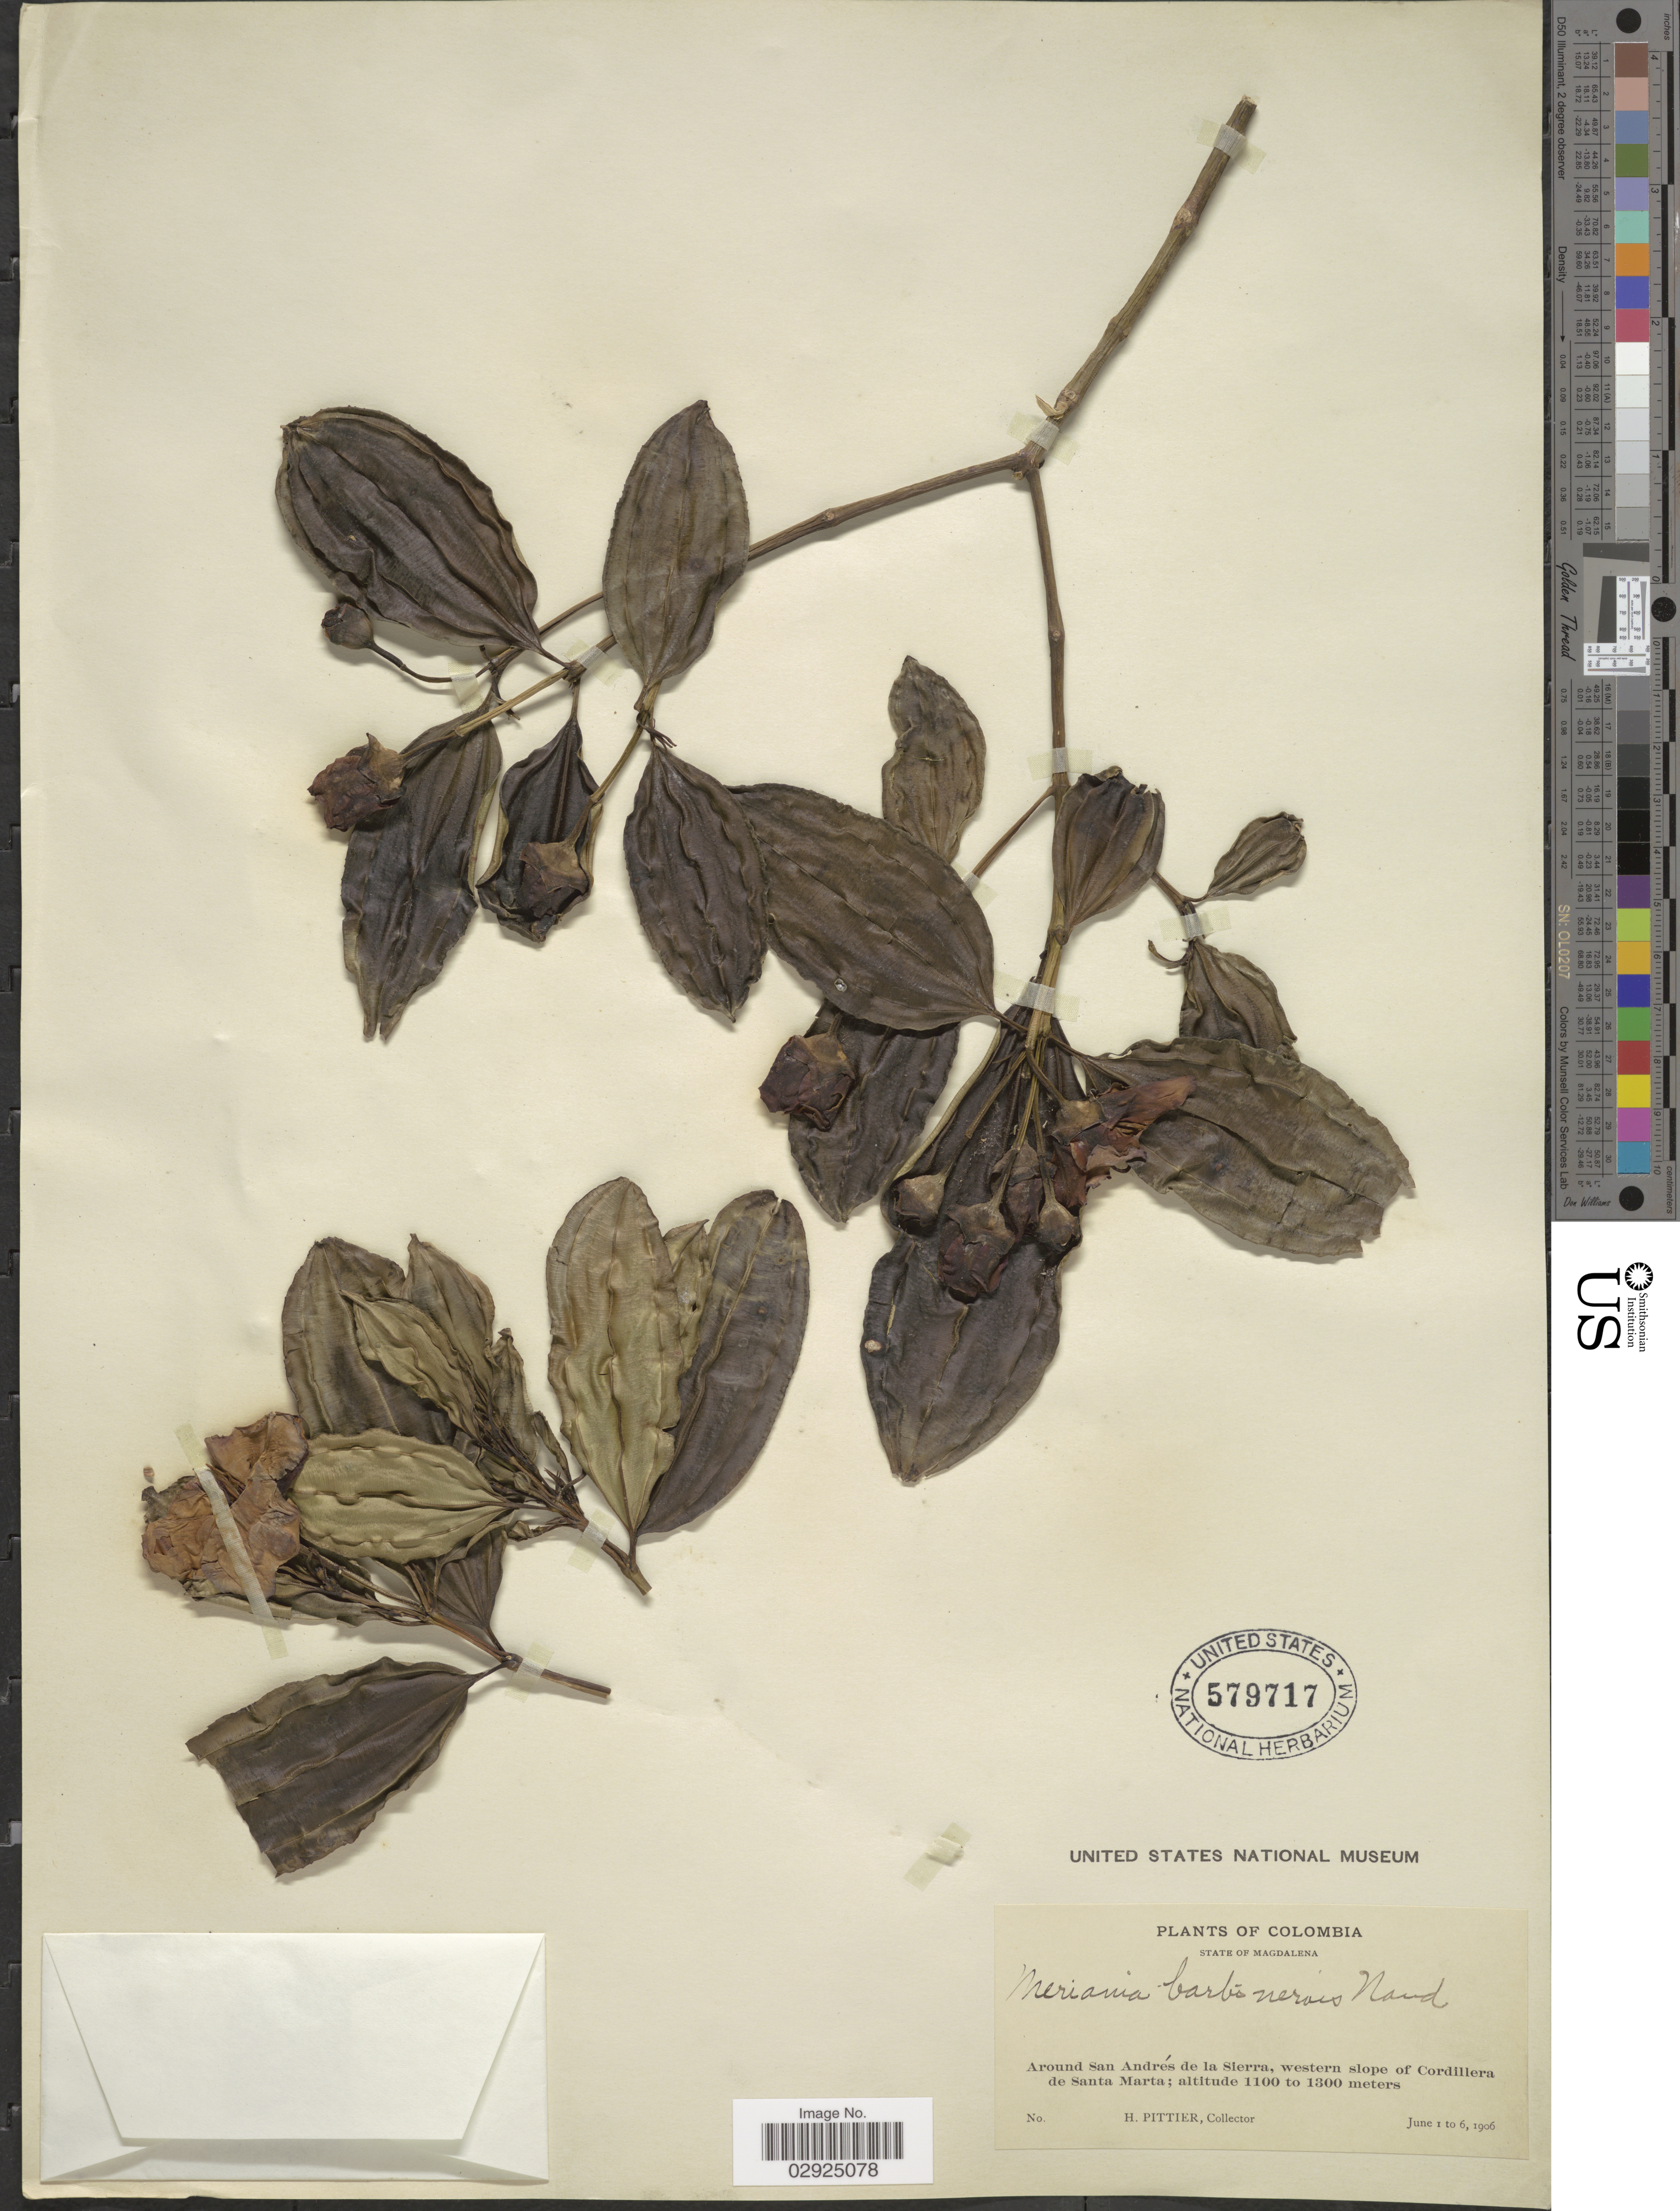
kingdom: Plantae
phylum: Tracheophyta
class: Magnoliopsida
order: Myrtales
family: Melastomataceae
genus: Meriania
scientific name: Meriania barbinervis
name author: (Klotzsch ex H. Karst.) Naudin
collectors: H. F. Pittier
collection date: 1906-06-01/1906-06-06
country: Colombia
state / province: Magdalena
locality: Around San Andrés de la Sierra, western slope of Cordillera de Santa Marta.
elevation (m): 1100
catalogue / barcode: US 579717